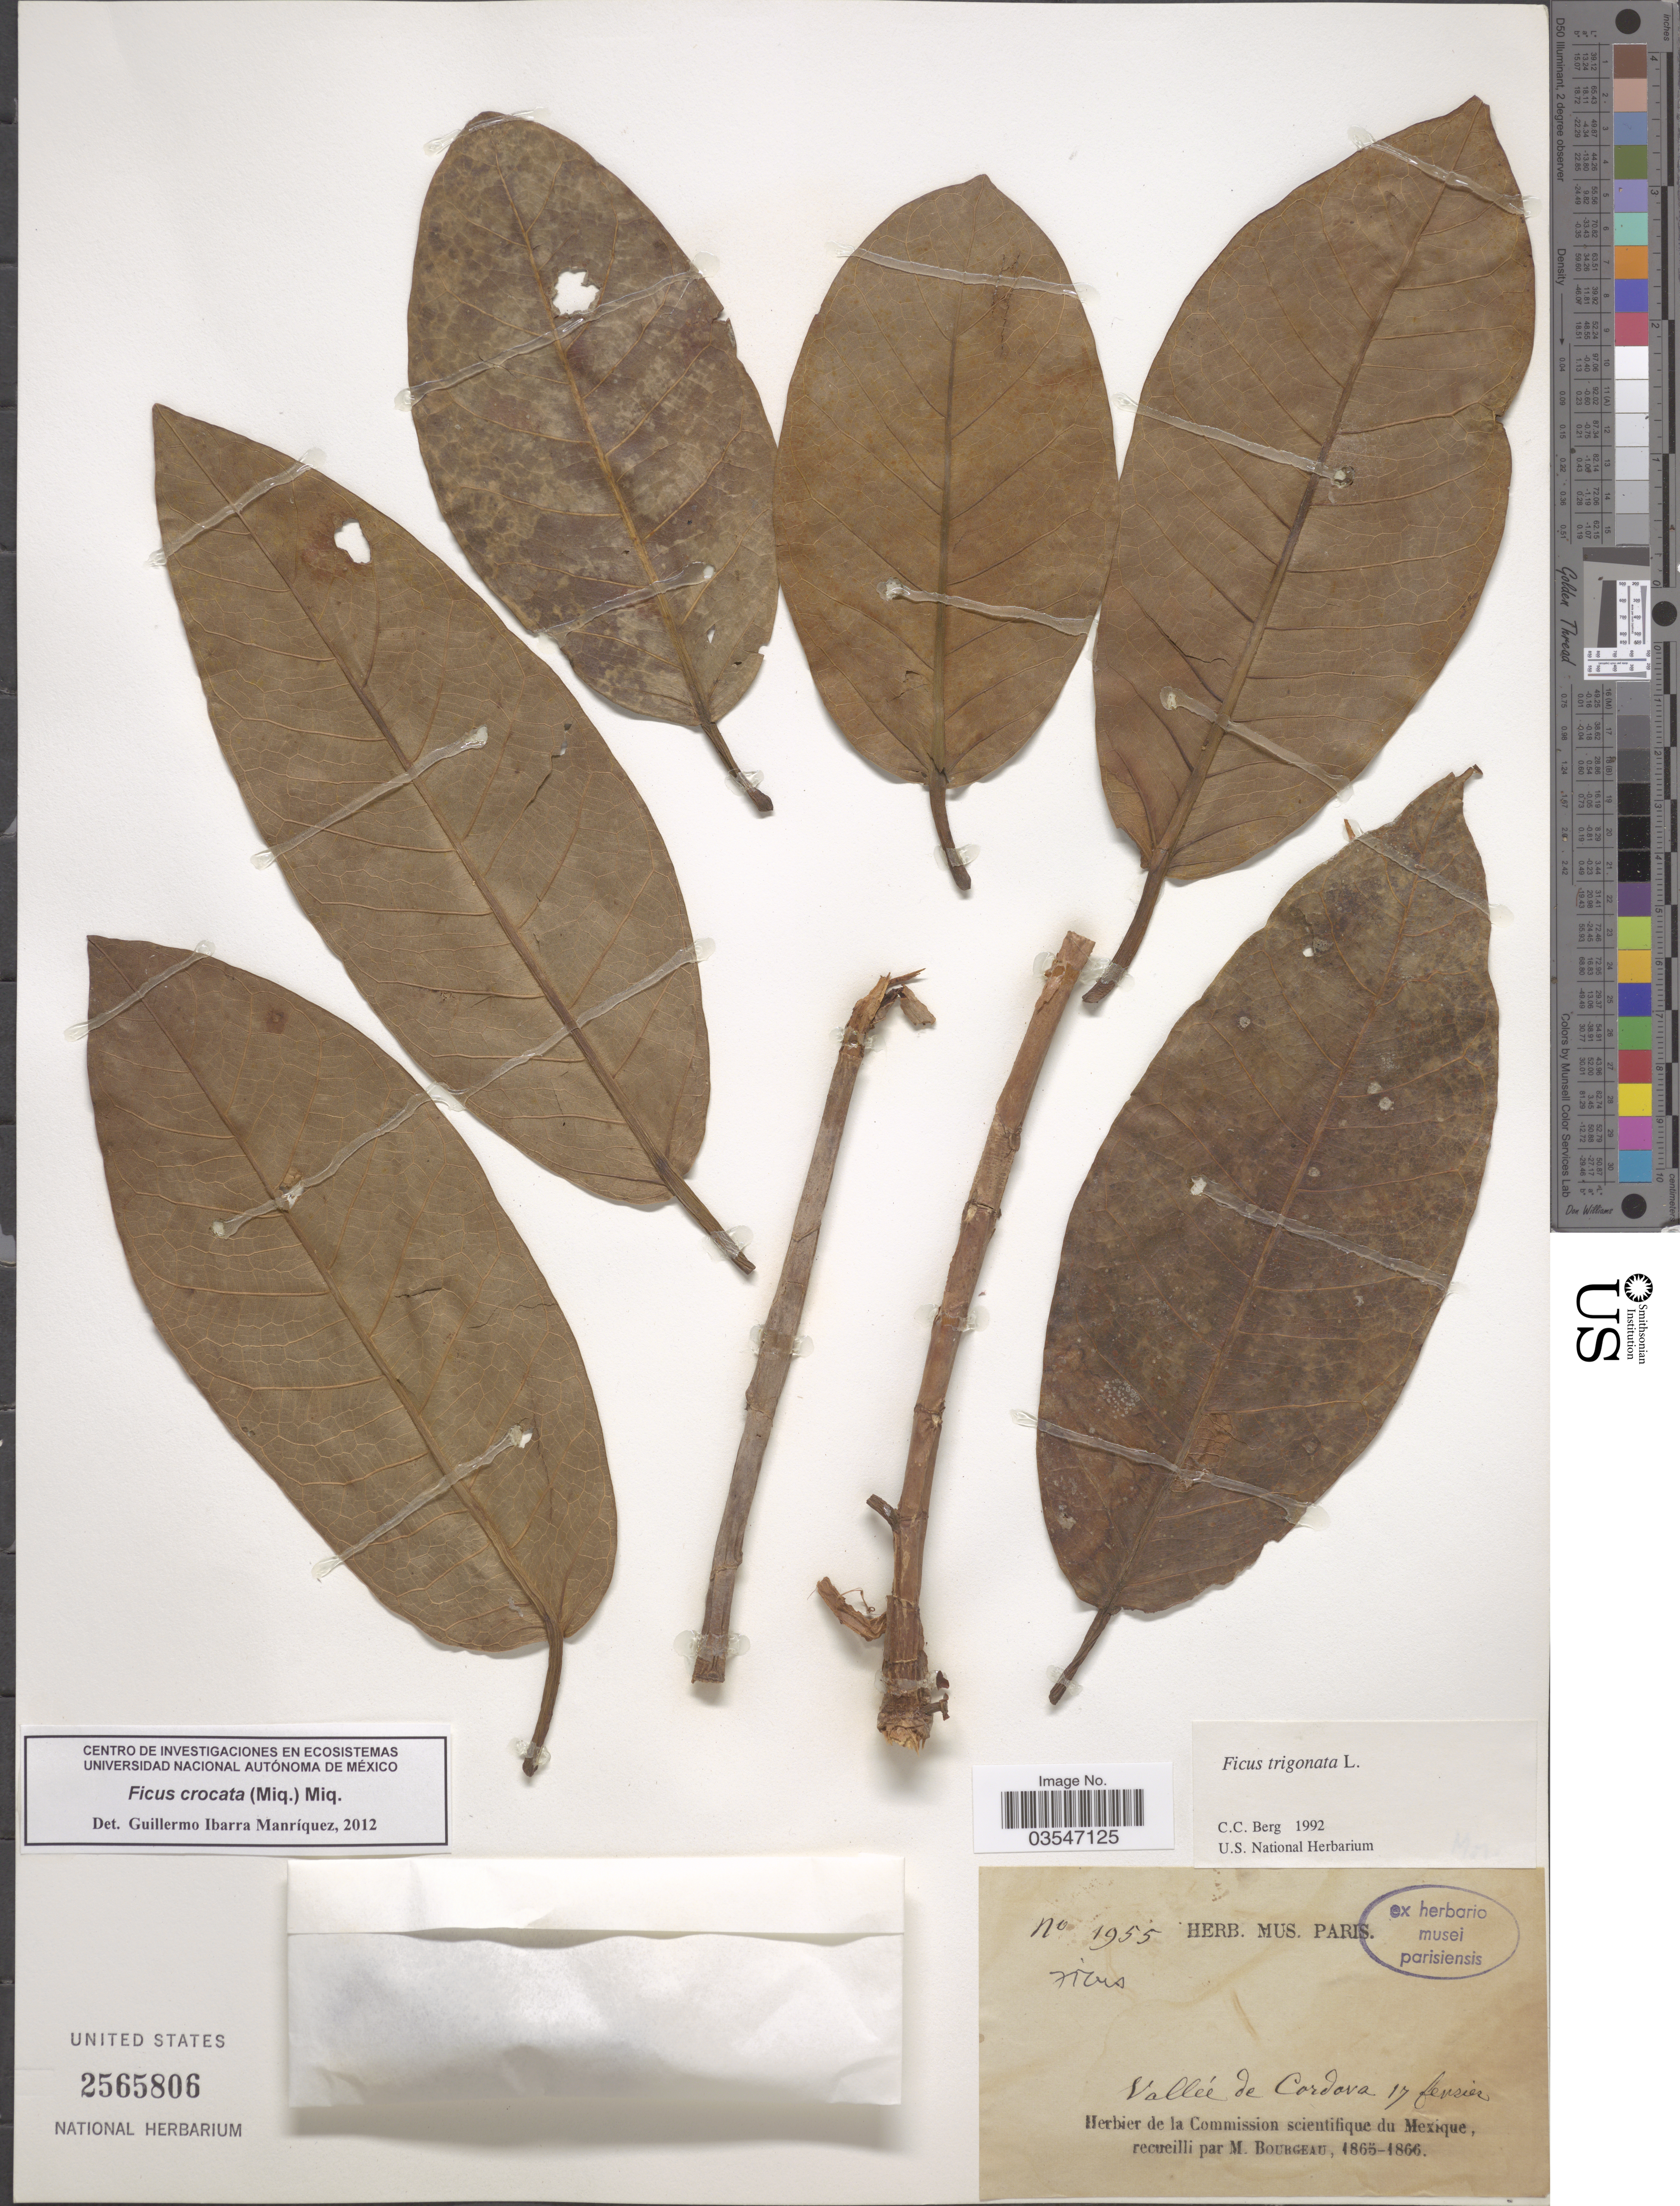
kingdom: Plantae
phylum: Tracheophyta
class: Magnoliopsida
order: Rosales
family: Moraceae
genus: Ficus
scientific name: Ficus crocata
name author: (Miq.) Miq.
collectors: M. Bourgeau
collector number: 1955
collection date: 1865-02-17/1866-02-17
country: Mexico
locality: Valleé de Cordova.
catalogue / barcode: US 2565806